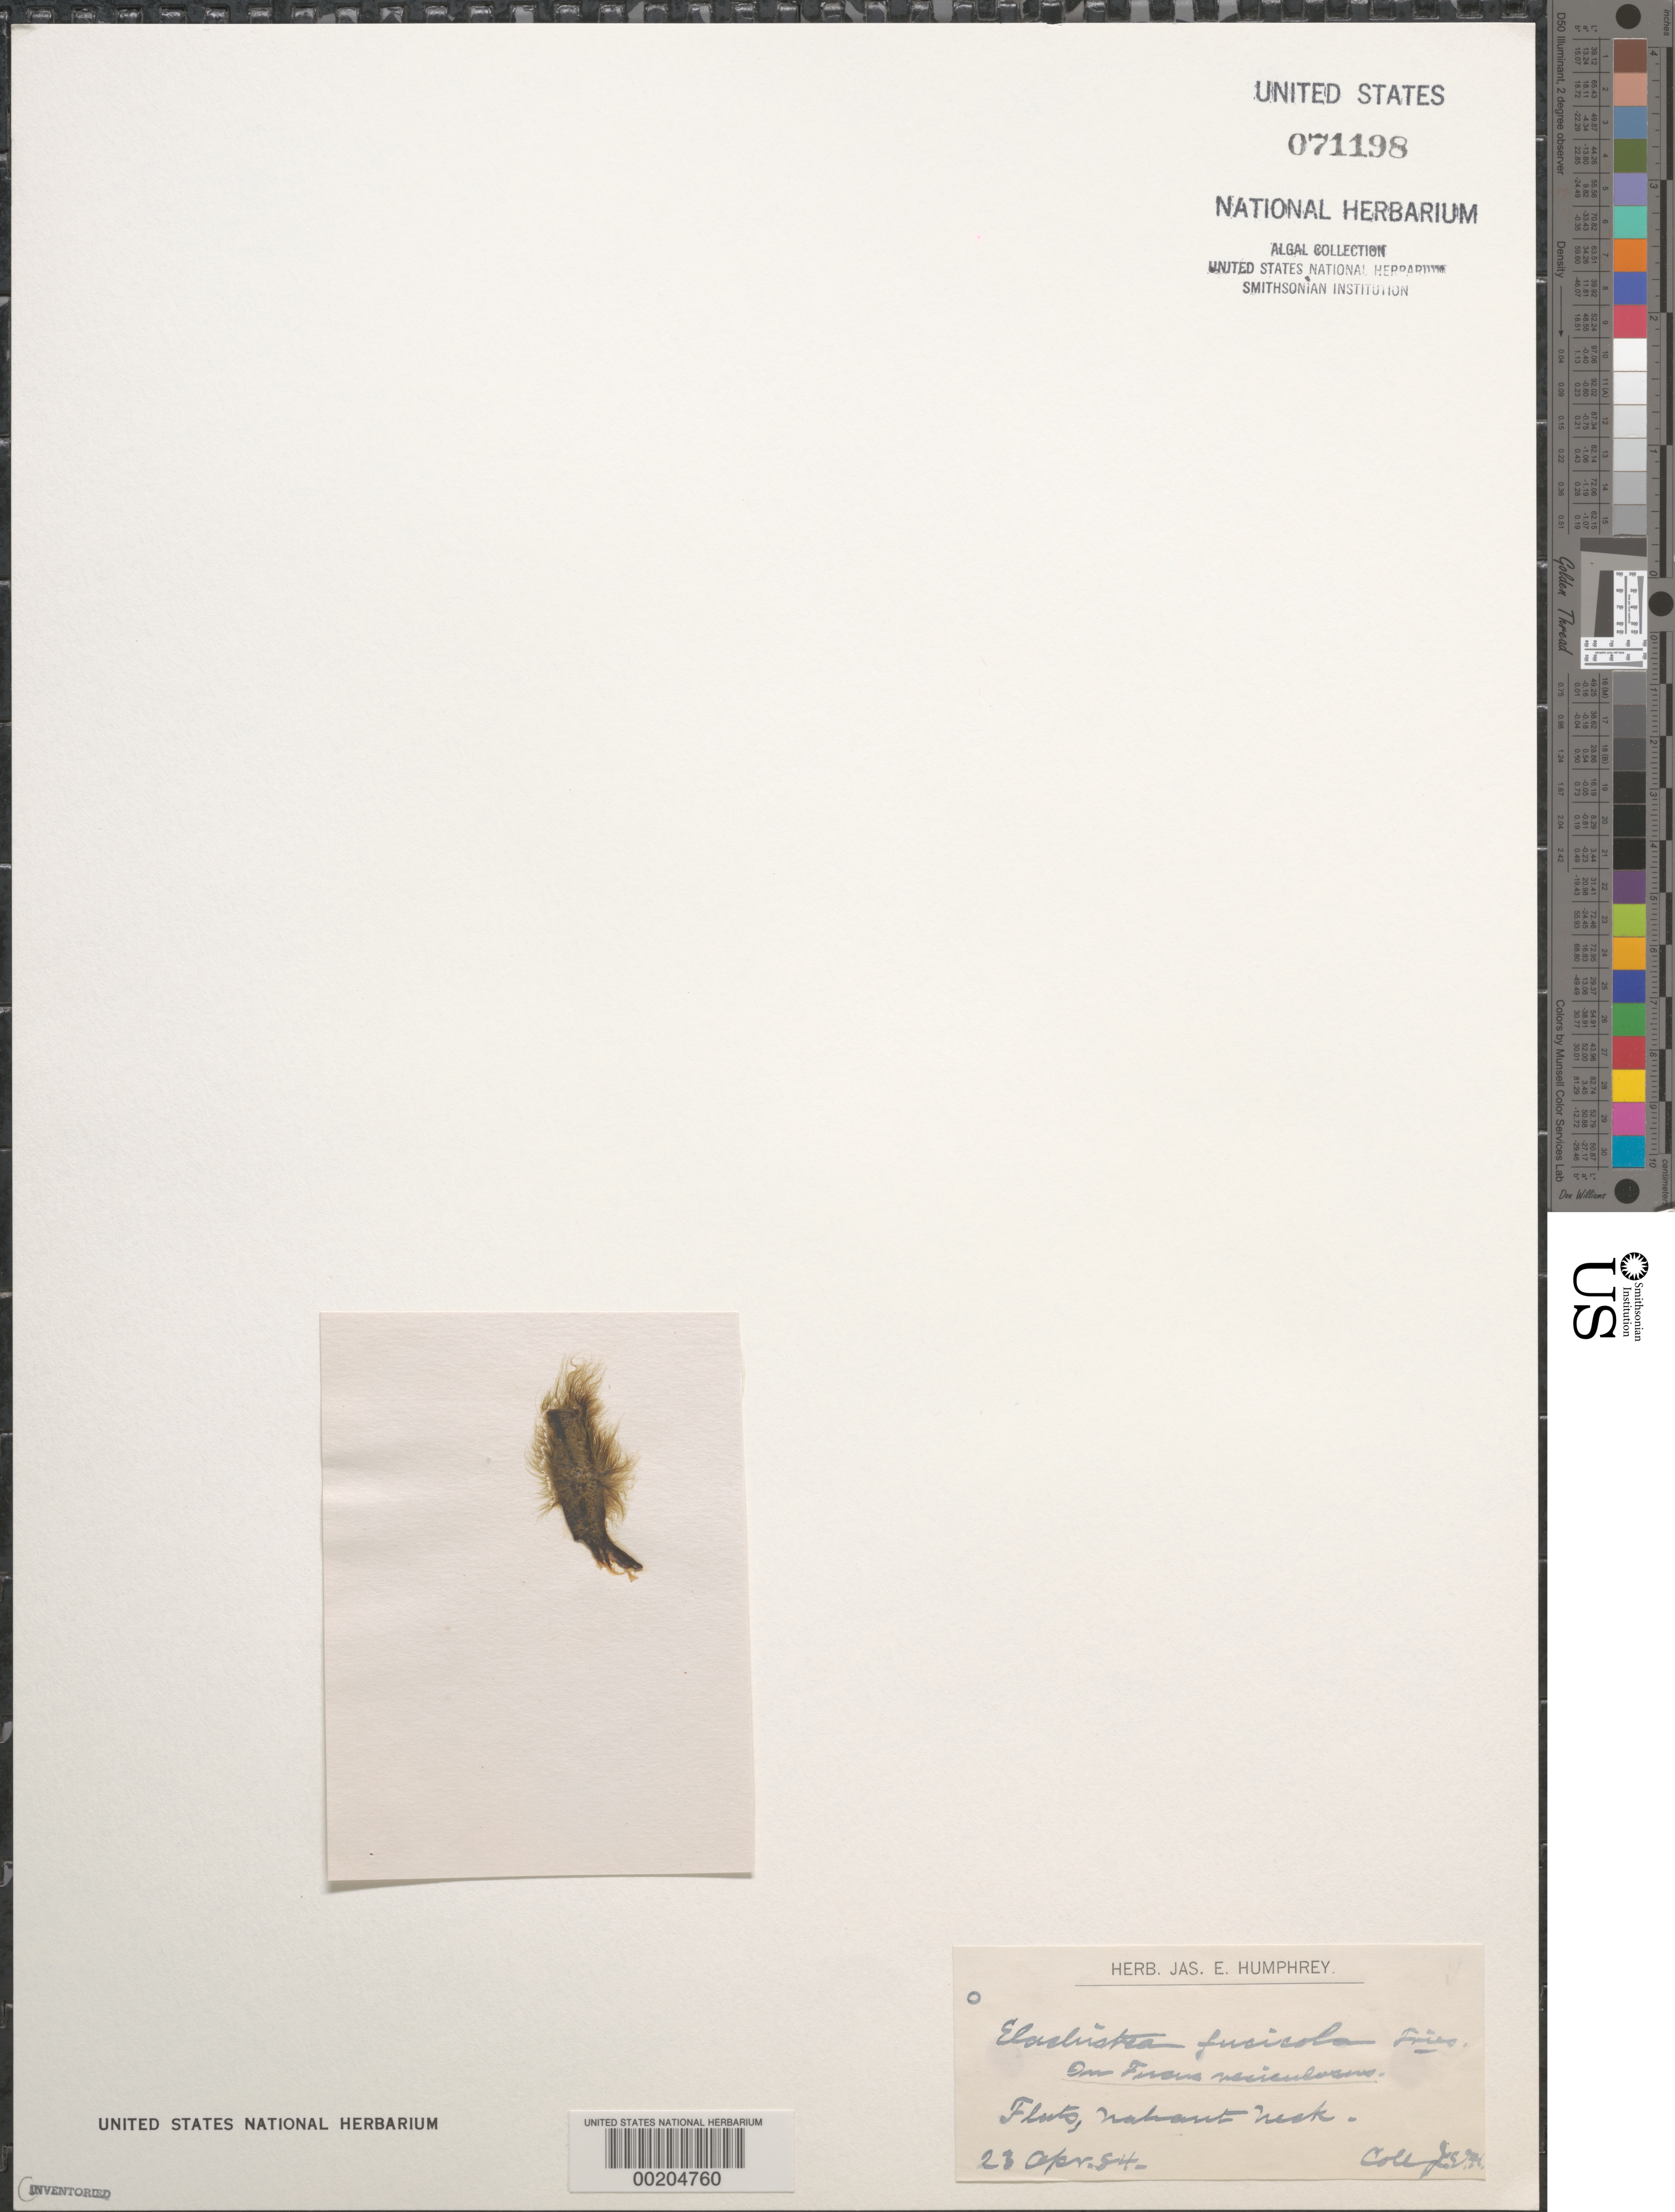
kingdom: Chromista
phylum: Ochrophyta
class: Phaeophyceae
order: Ectocarpales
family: Chordariaceae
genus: Elachista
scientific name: Elachista fucicola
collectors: J. Humphrey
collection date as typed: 23 Apr 1884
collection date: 1884-04-23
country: United States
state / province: Massachusetts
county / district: Essex County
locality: Nahant Neck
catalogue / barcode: US 71198